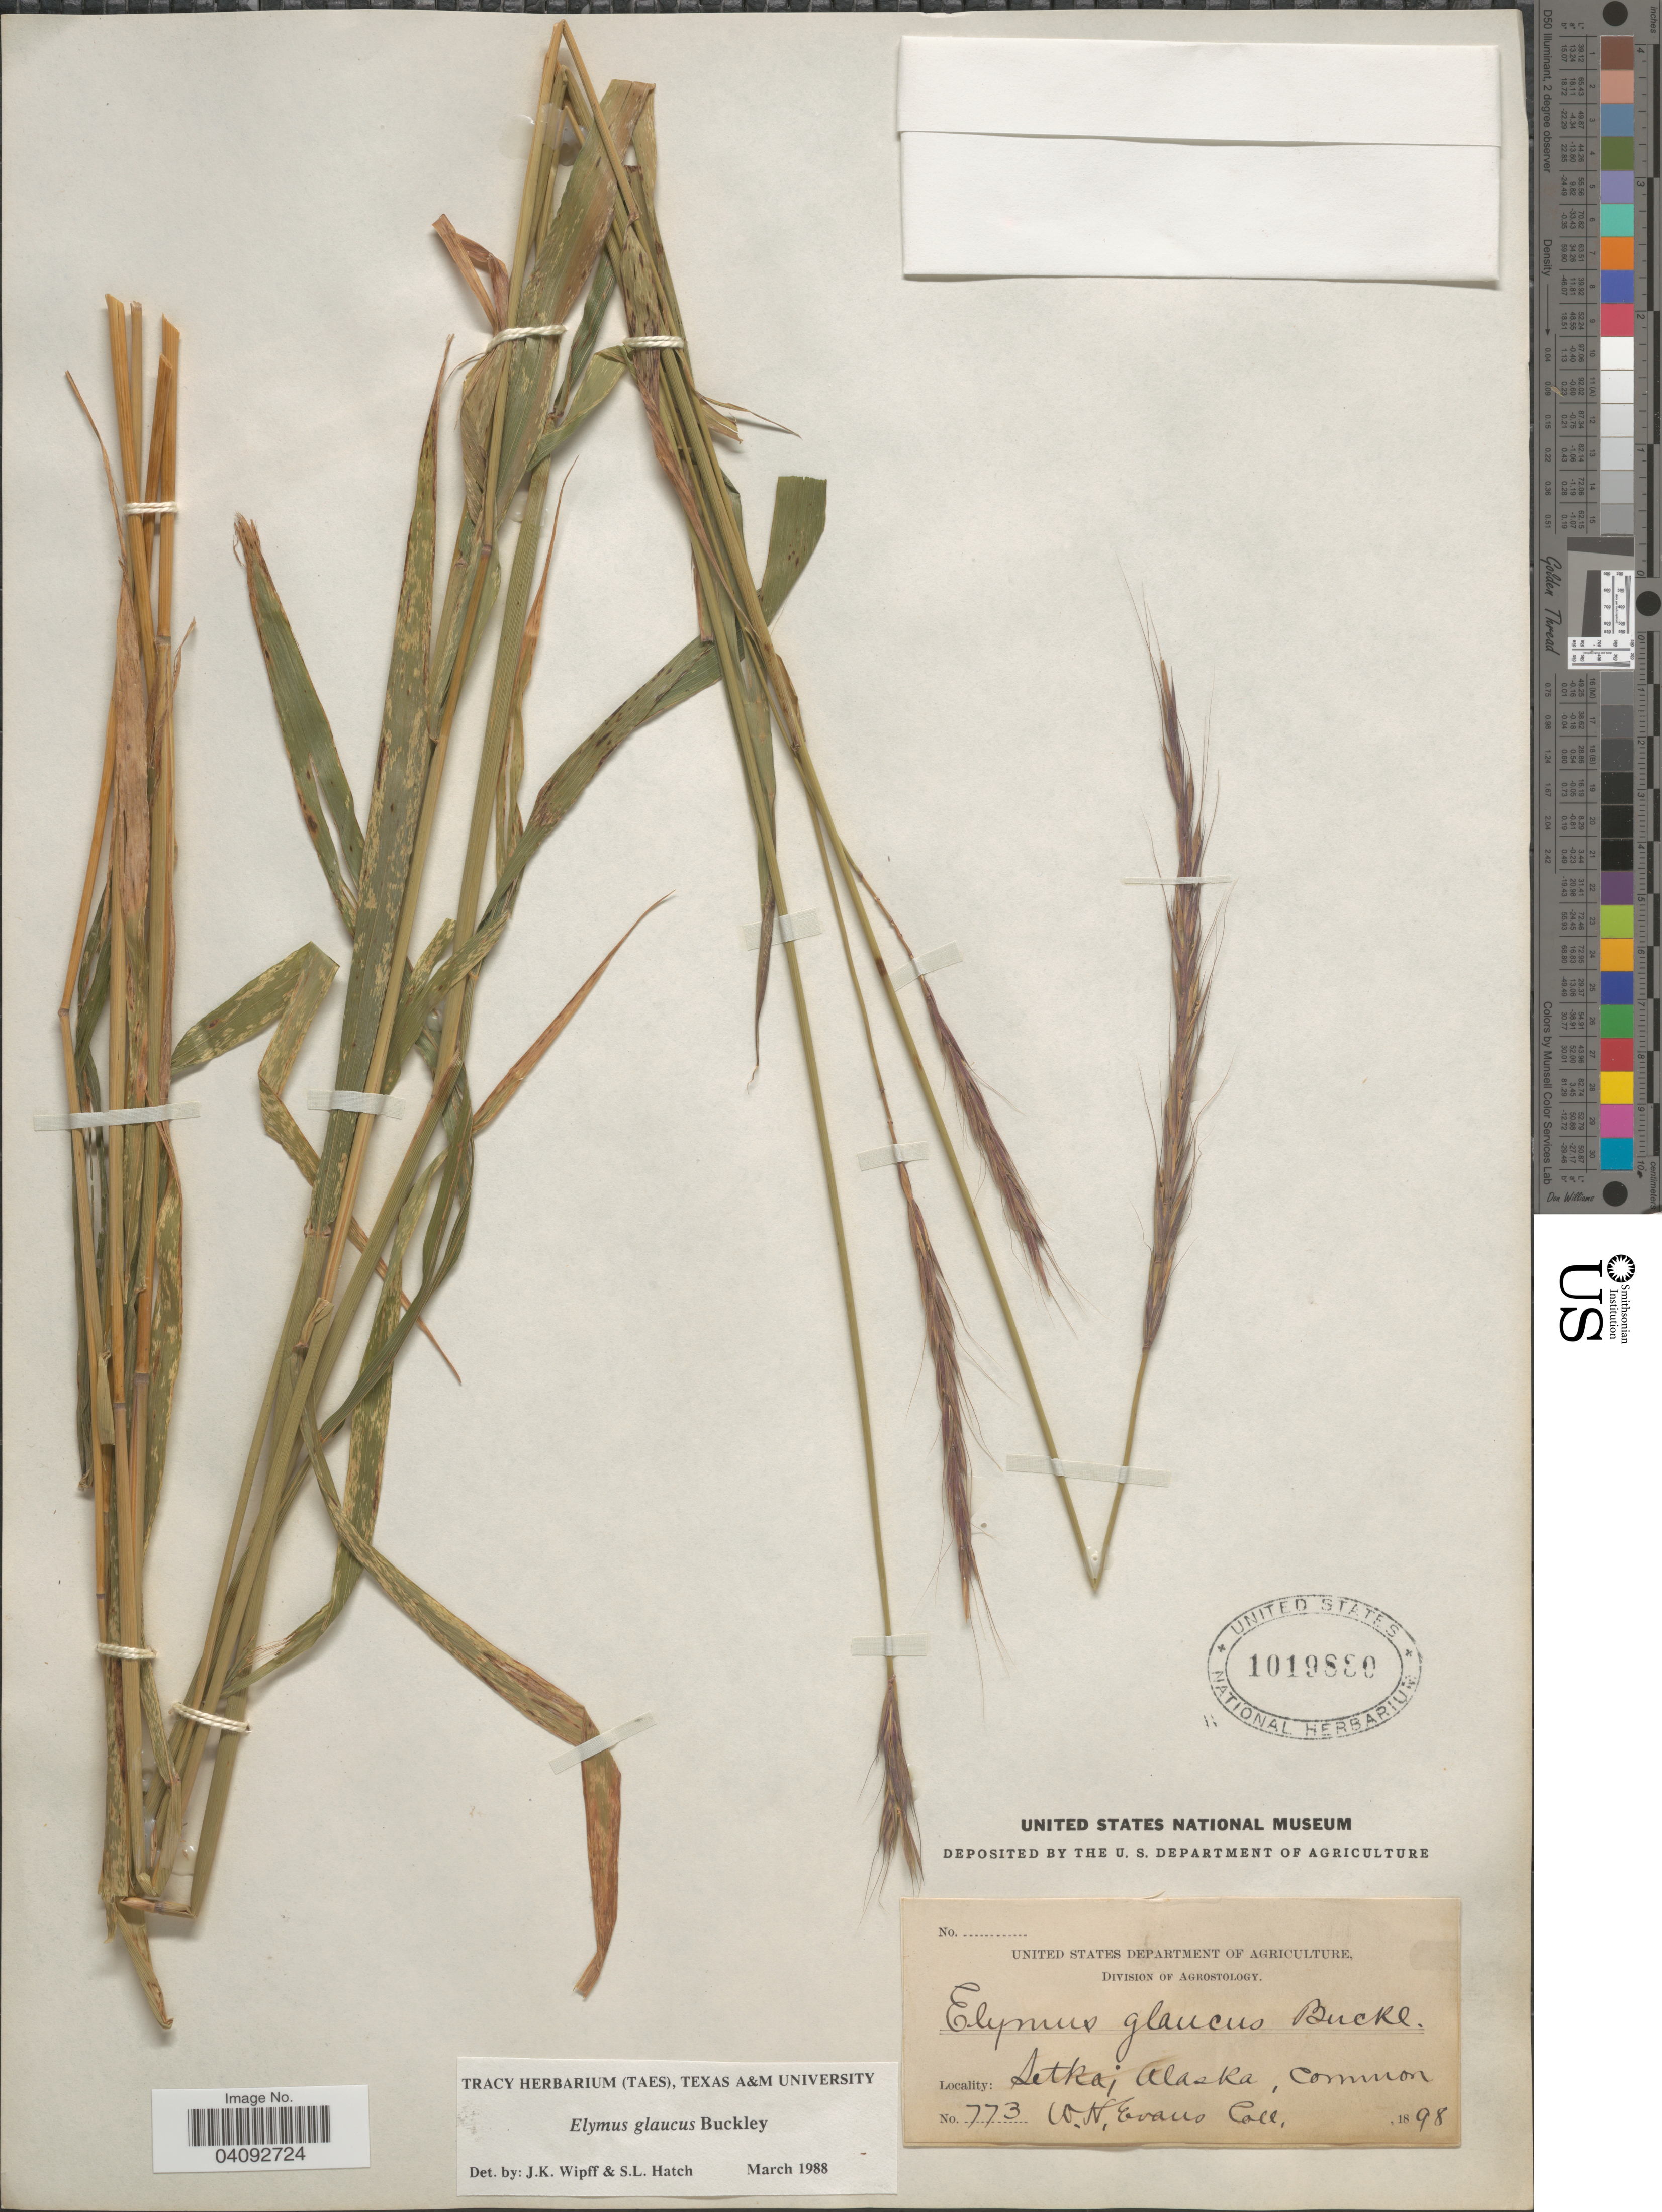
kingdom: Plantae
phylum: Tracheophyta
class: Liliopsida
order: Poales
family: Poaceae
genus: Elymus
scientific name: Elymus glaucus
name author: Buckley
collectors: W. H. Evans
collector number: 773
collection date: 1898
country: United States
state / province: Alaska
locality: Sitka; common.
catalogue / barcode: US 1019880